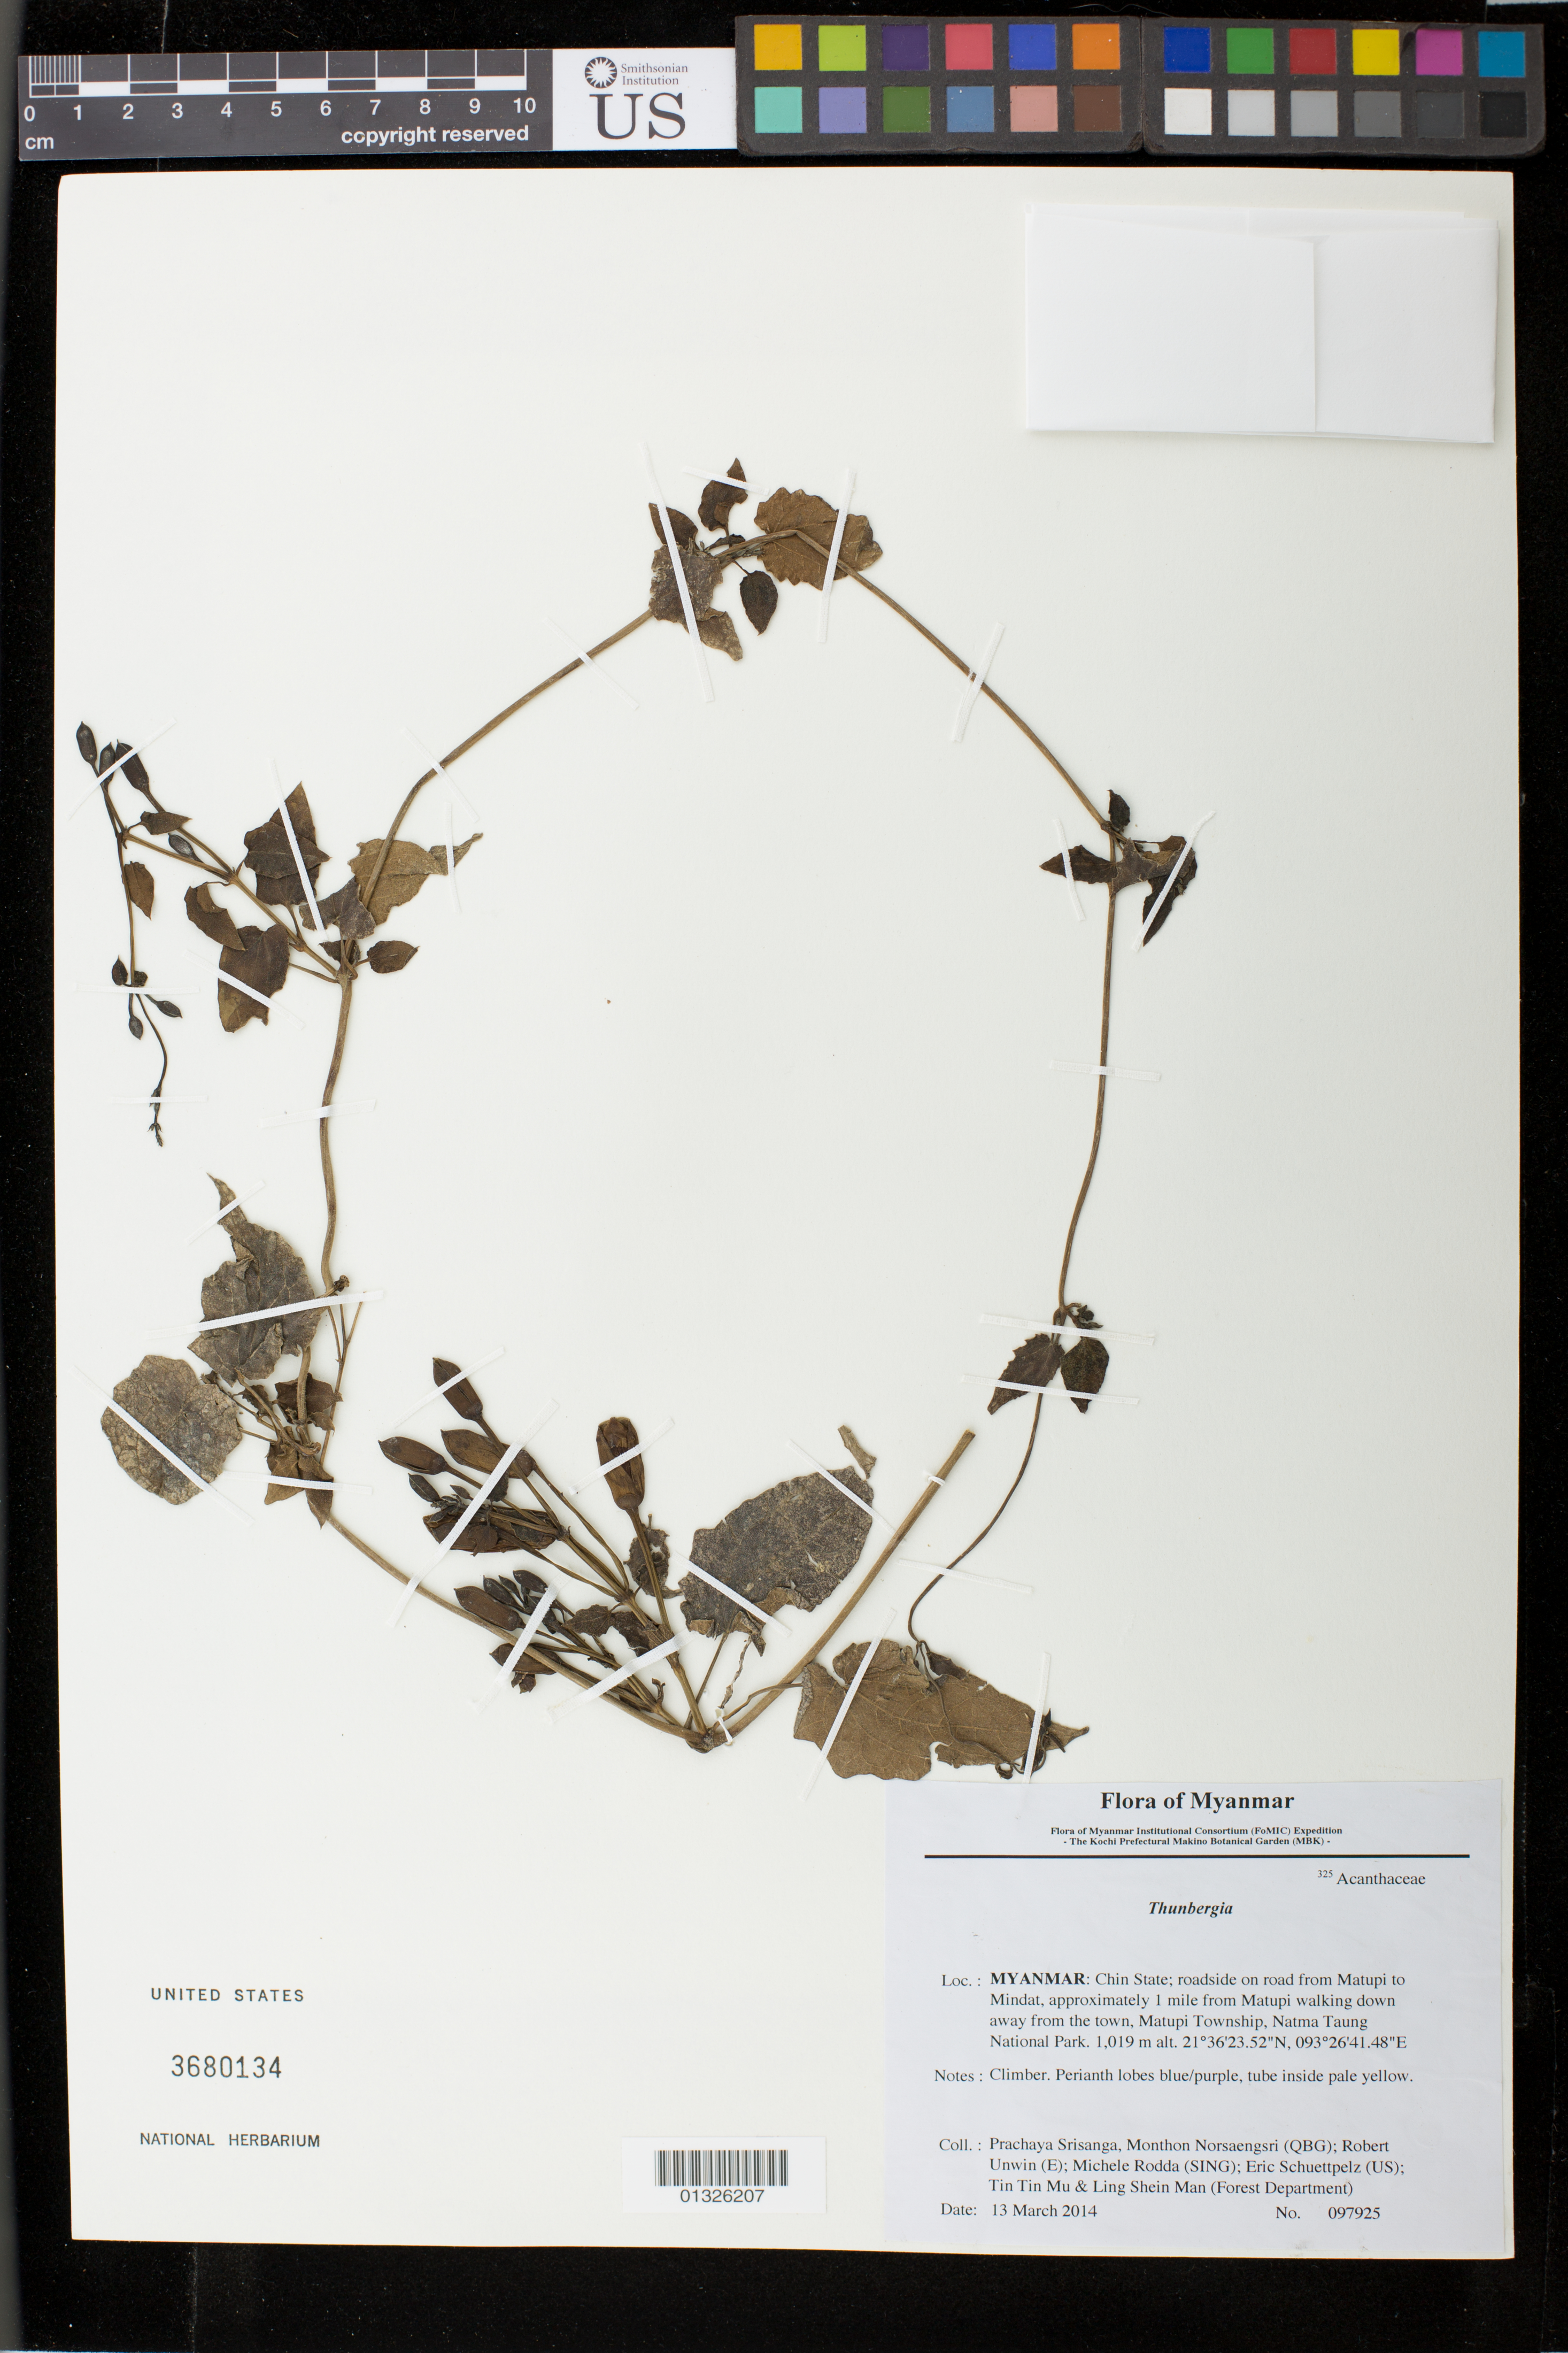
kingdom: Plantae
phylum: Tracheophyta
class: Magnoliopsida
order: Lamiales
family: Acanthaceae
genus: Thunbergia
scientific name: Thunbergia sp.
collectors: P. Srisanga, M. Norsaengsri, R. Unwin, M. Rodda, E. Schuettpelz, Tin Tin Mu & Ling Shein Man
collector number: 97925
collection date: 2014-03-13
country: Myanmar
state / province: Chin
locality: Roadside on road from Matupi to Mindat, approximately 1 mile from Matupi walking down away from the town, Matupi Township, Natma Taung National Park.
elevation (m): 1019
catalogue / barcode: US 3680134